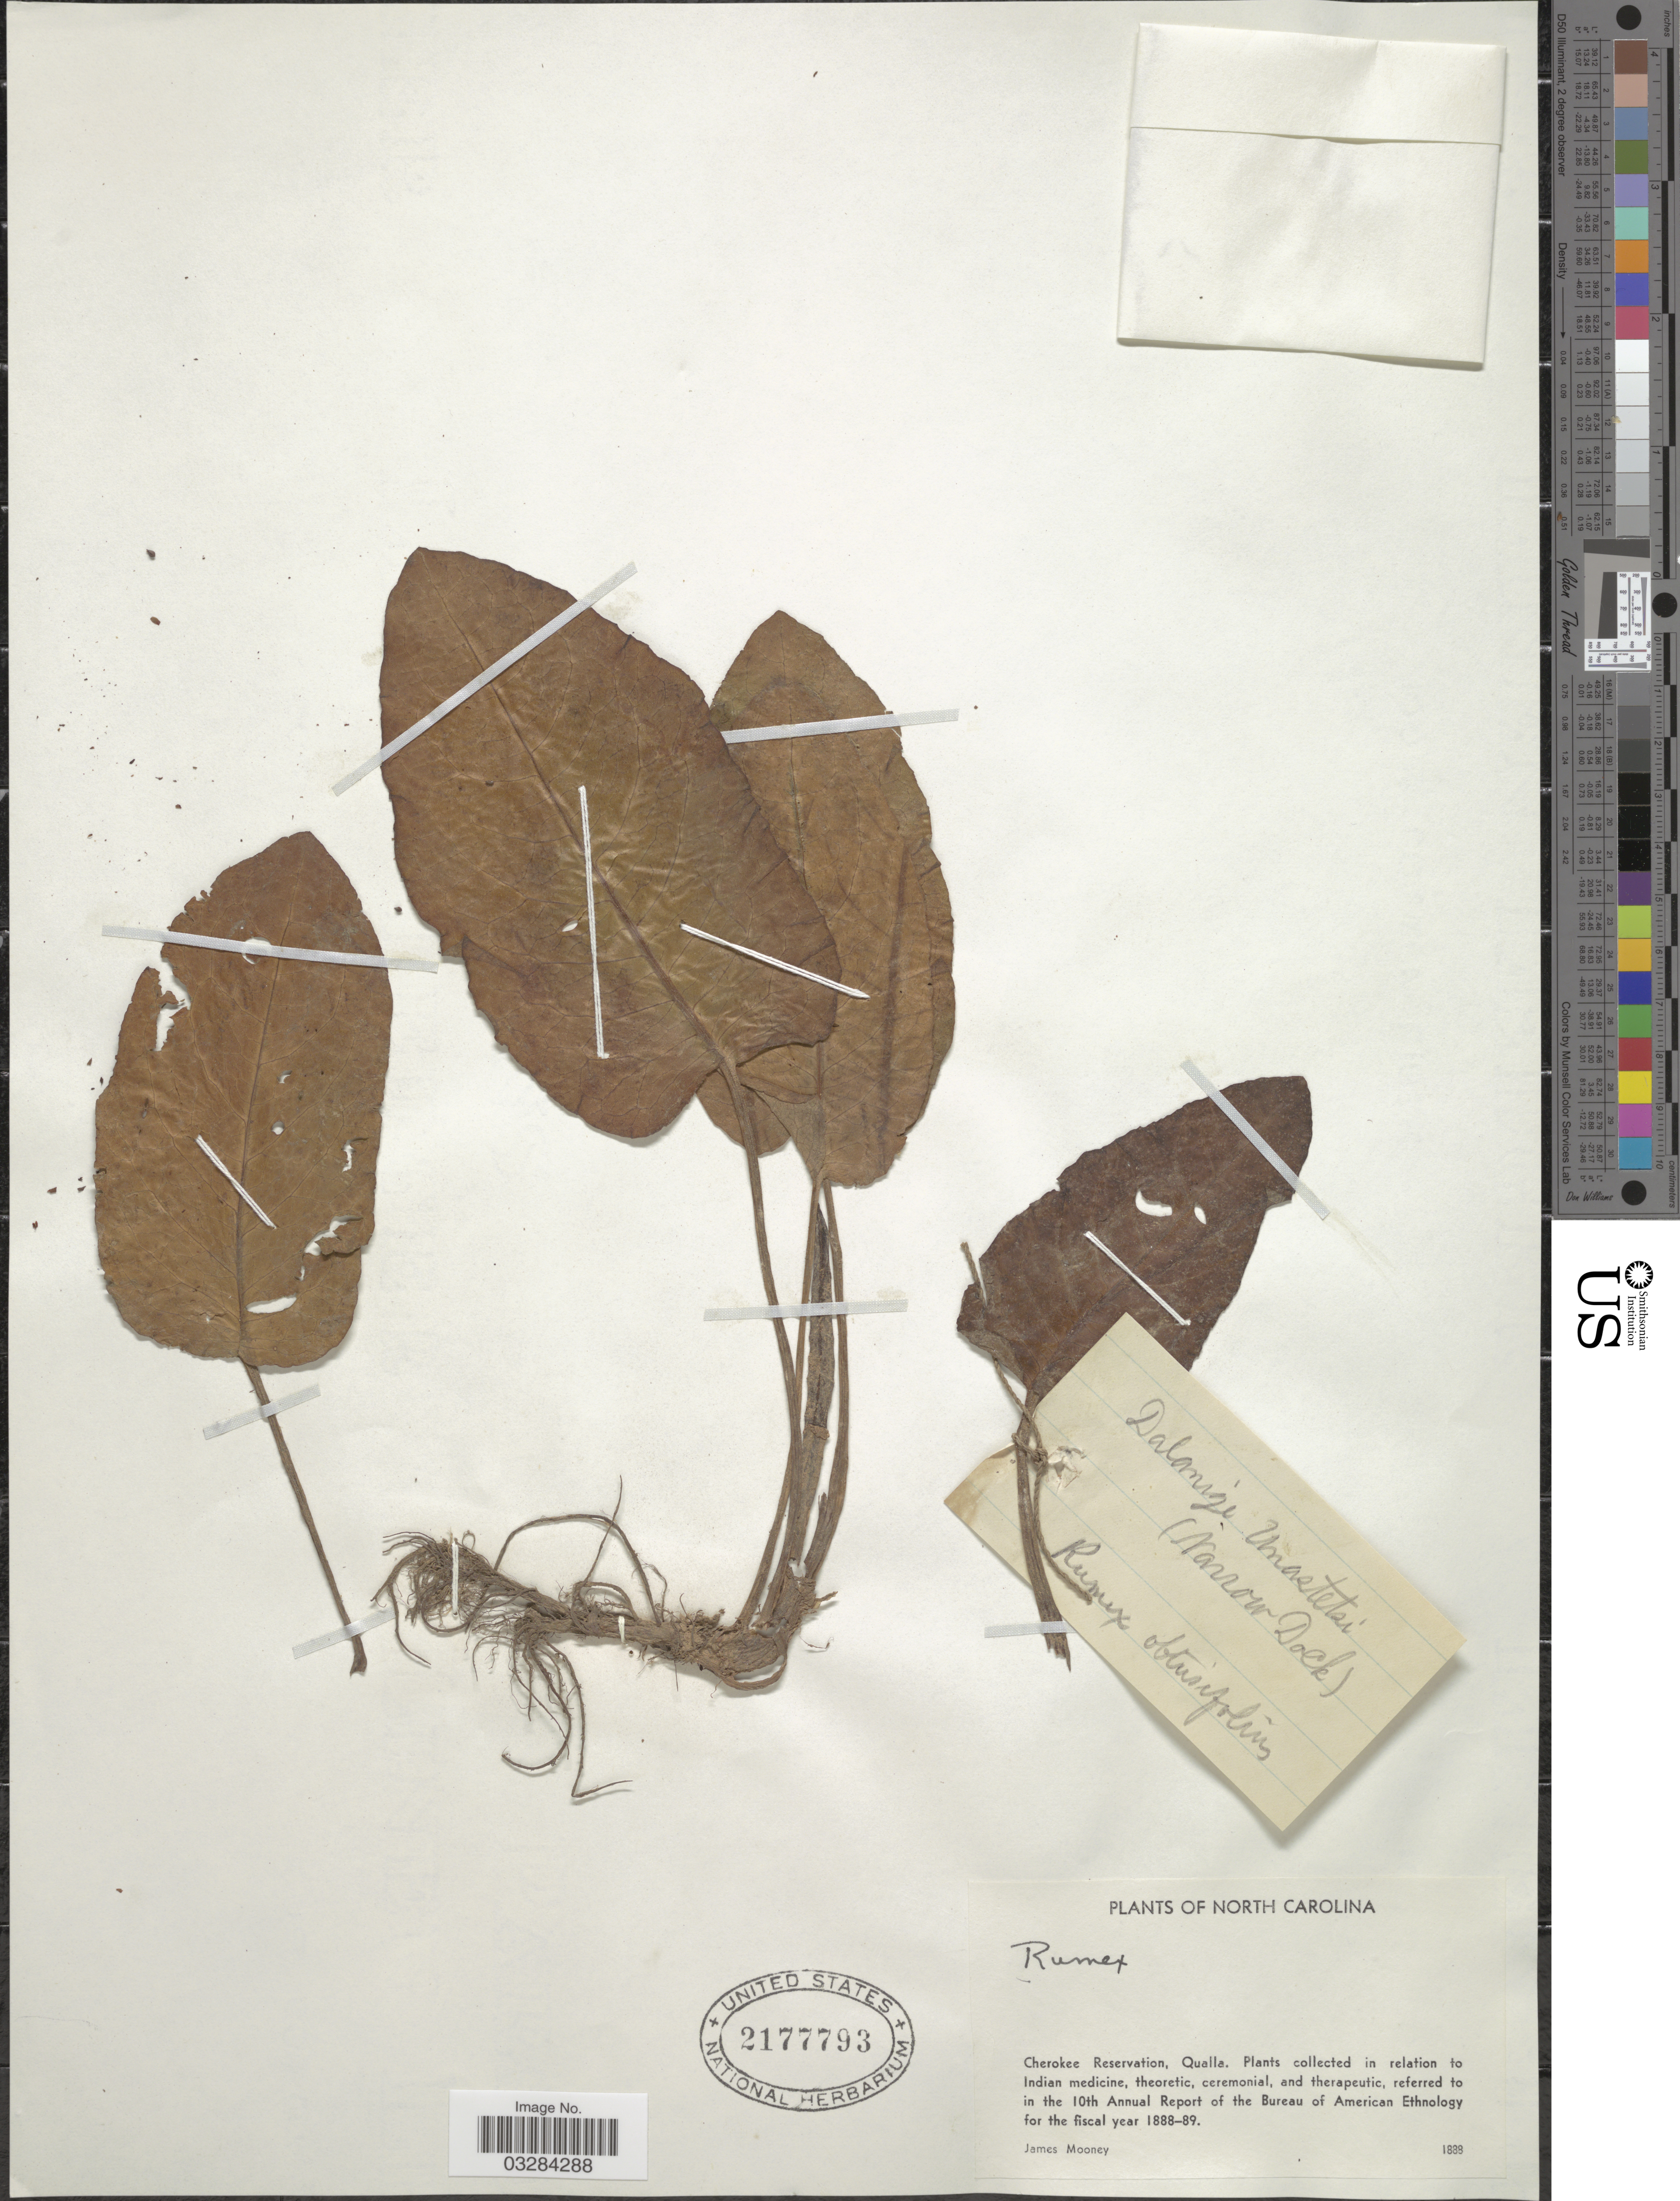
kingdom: Plantae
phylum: Tracheophyta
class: Magnoliopsida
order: Caryophyllales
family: Polygonaceae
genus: Rumex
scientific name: Rumex obtusifolius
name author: L.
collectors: J. Mooney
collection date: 1888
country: United States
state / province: North Carolina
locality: Cherokee Reservation, Qualla.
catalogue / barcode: US 2177793